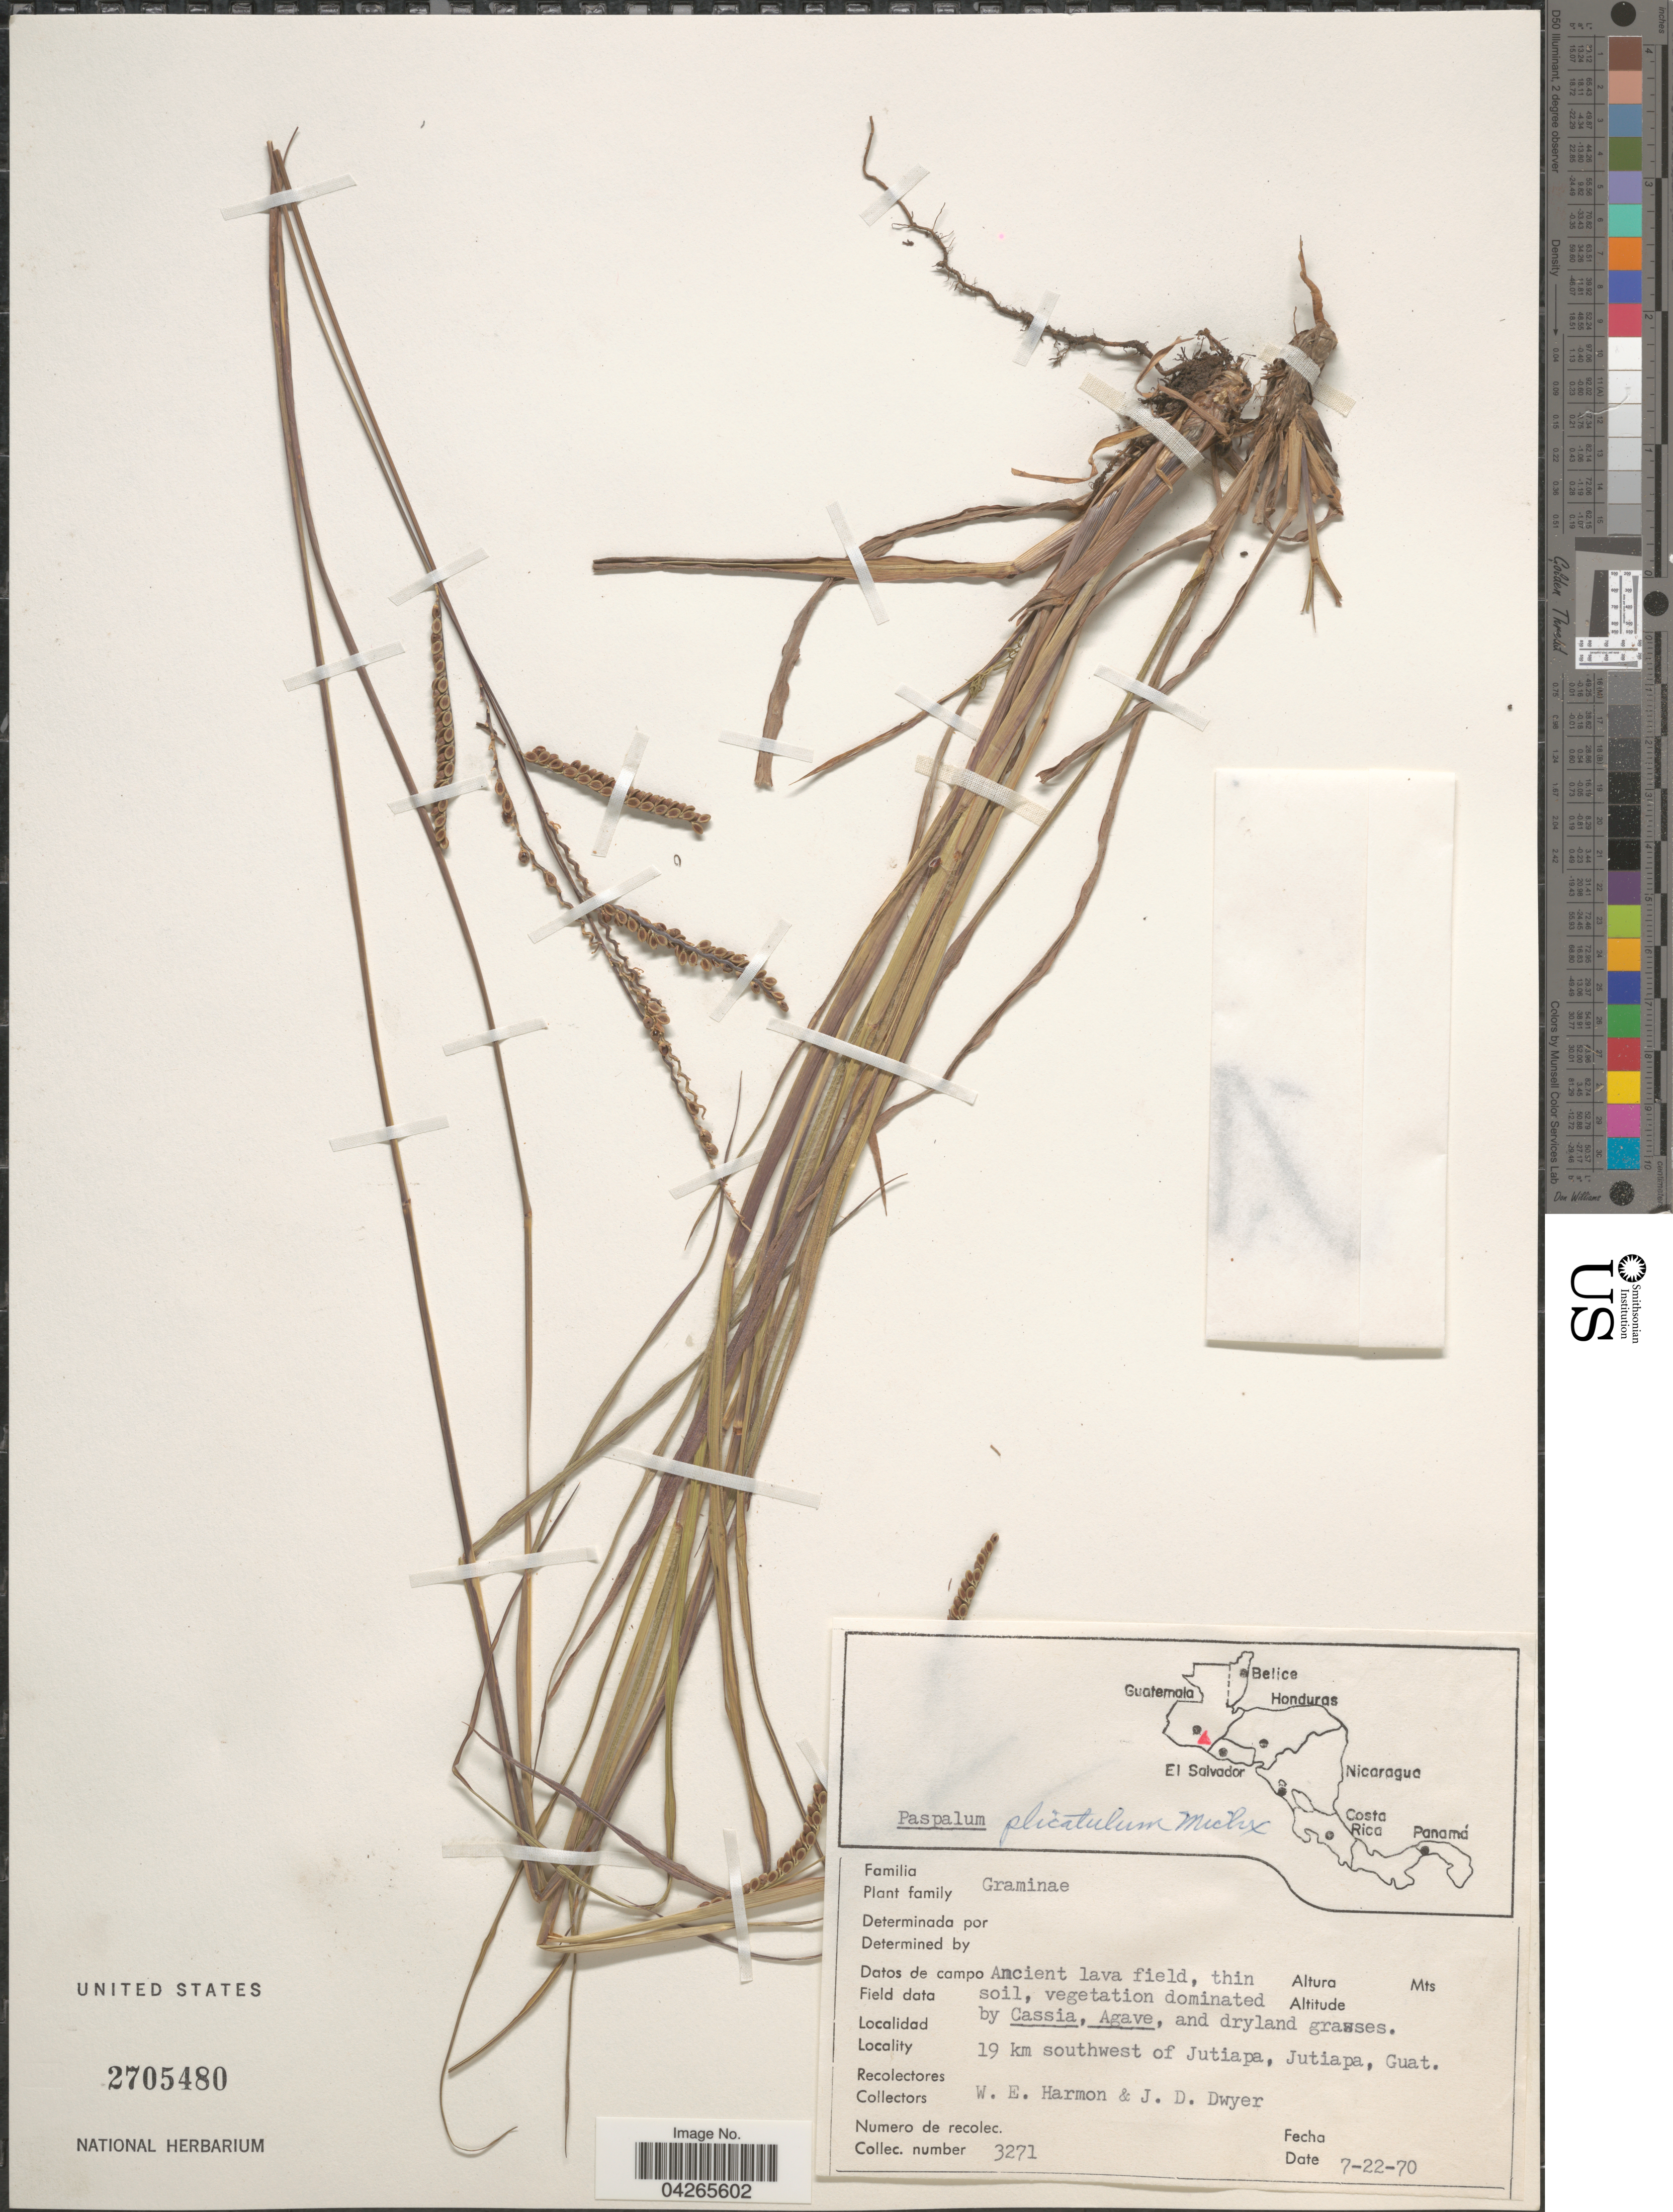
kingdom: Plantae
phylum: Tracheophyta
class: Liliopsida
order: Poales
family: Poaceae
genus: Paspalum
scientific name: Paspalum plicatulum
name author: Michx.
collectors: W. E. Harmon & J. D. Dwyer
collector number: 3271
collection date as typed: Transcribed d/m/y: 22/7/70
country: Guatemala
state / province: Jutiapa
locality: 19 km southwest of Jutiapa.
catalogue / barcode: US 2705480